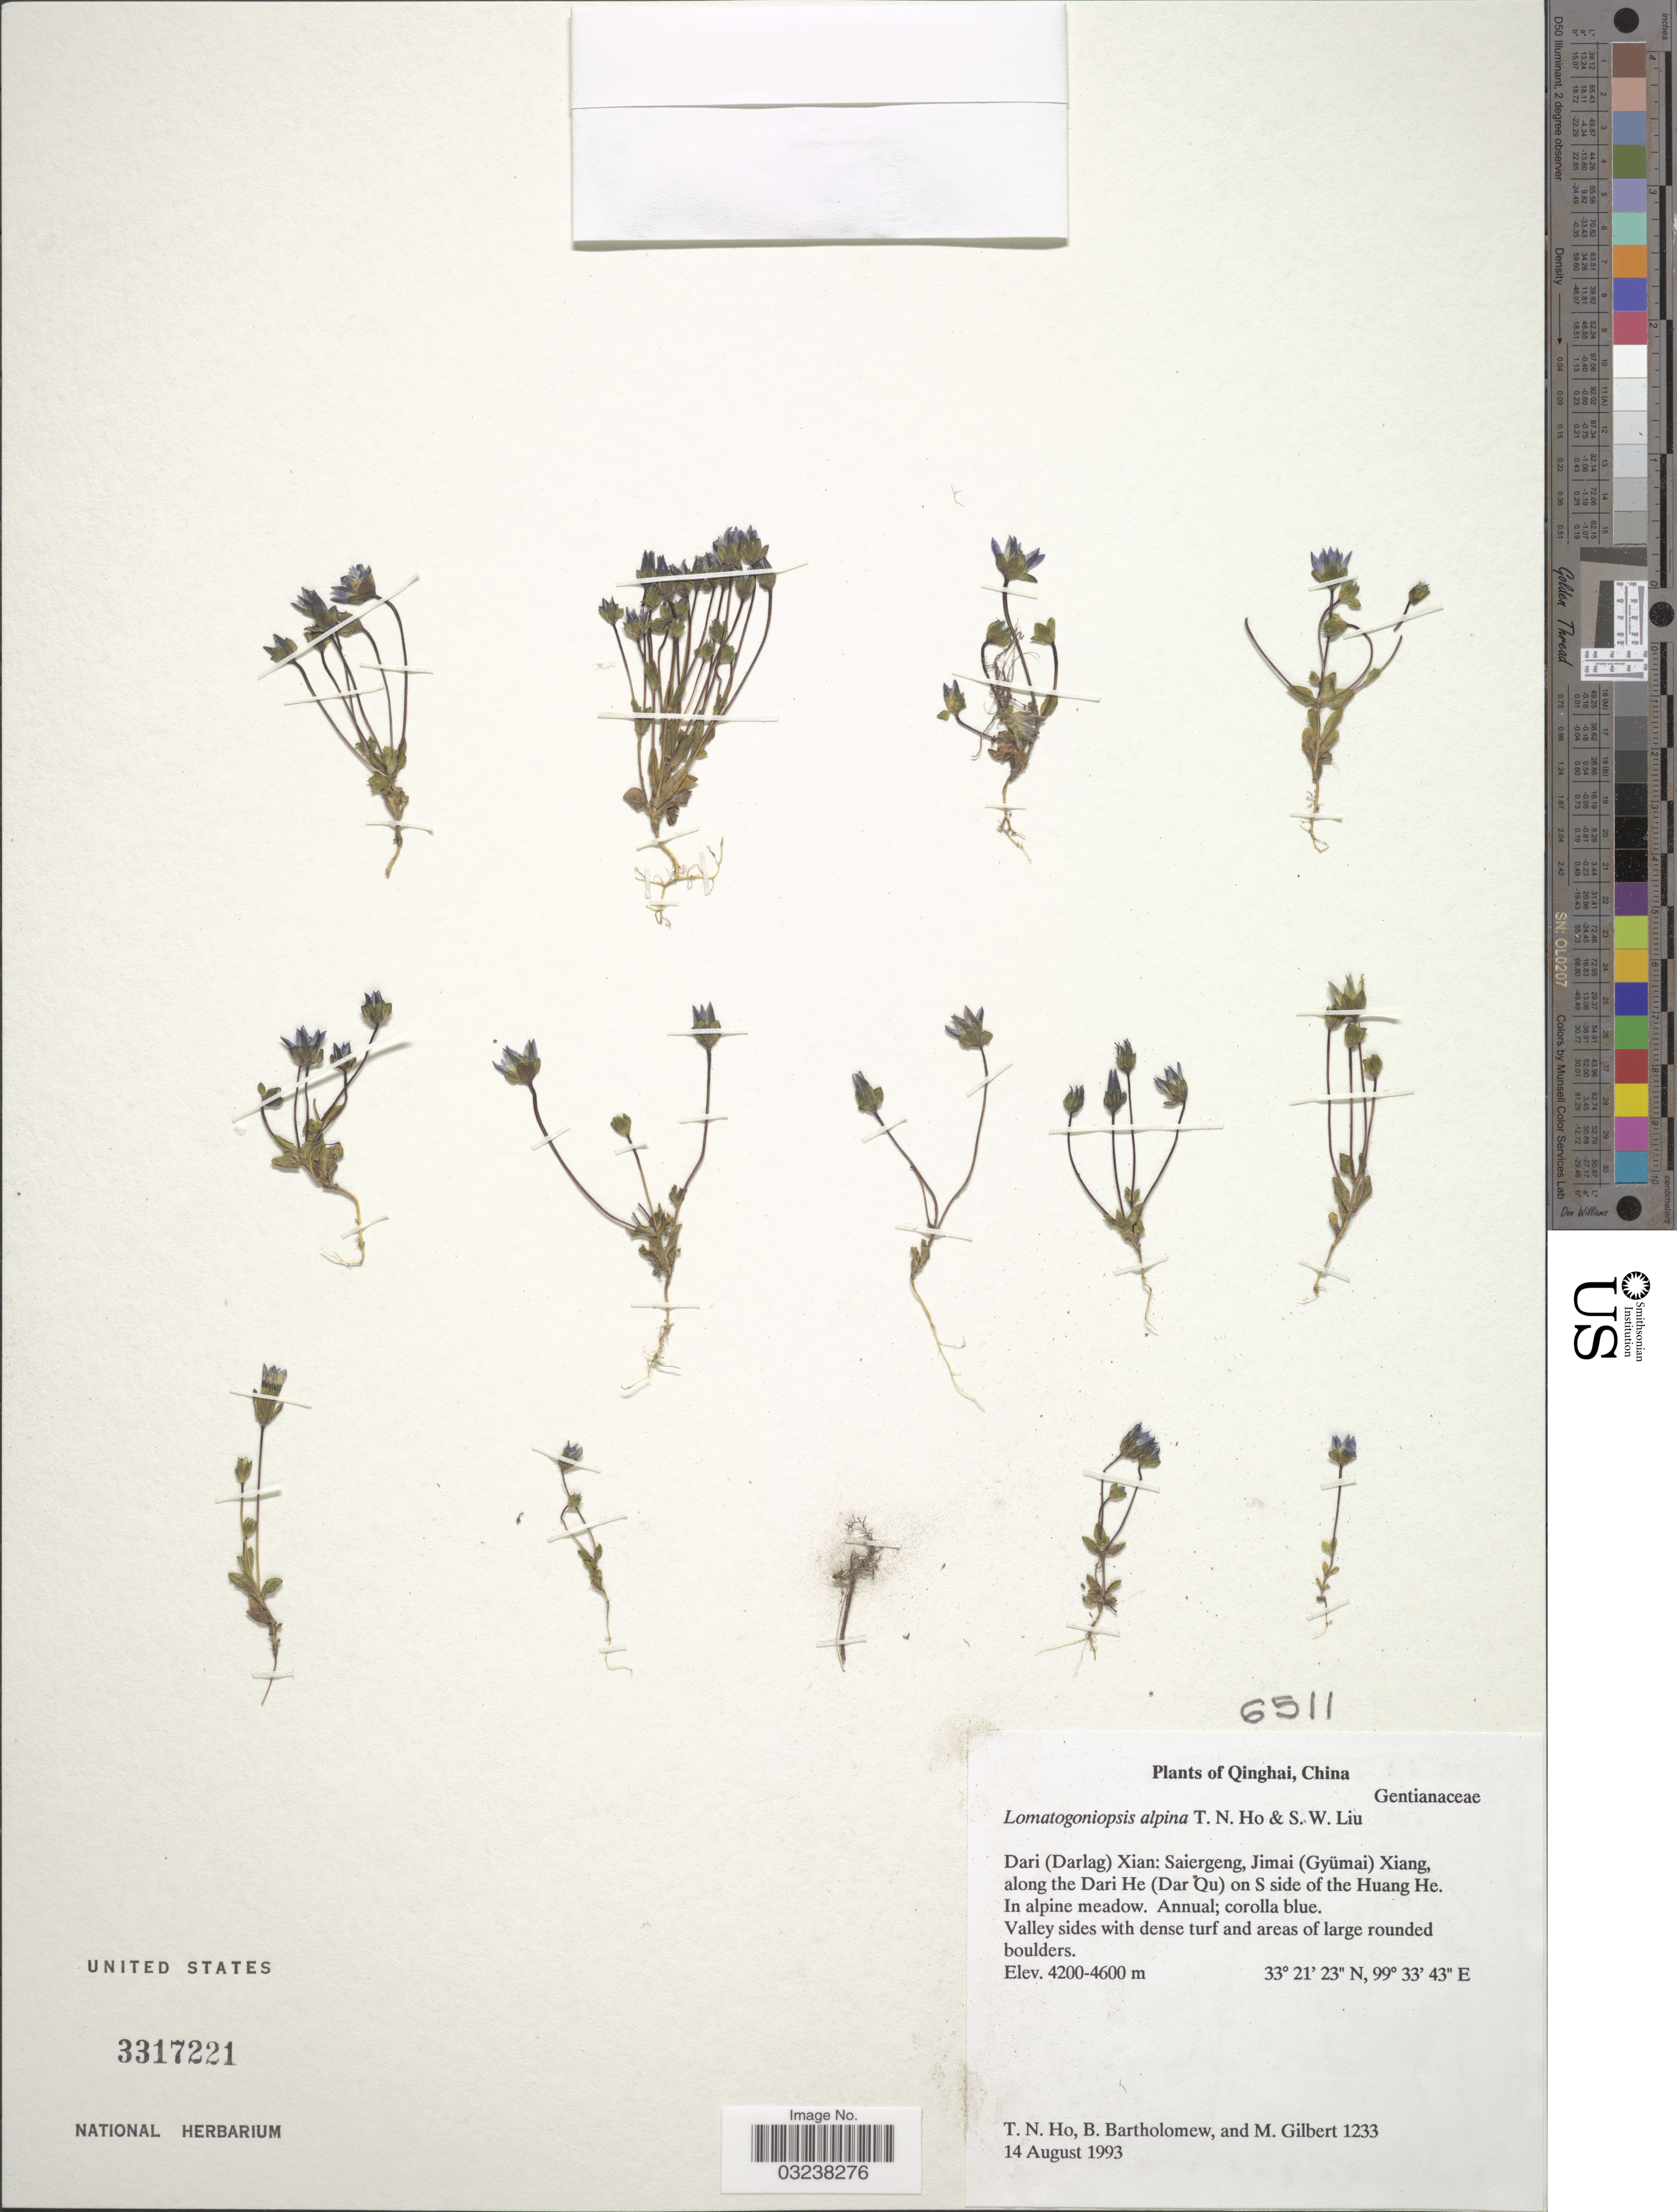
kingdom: Plantae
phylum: Tracheophyta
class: Magnoliopsida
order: Gentianales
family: Gentianaceae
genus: Lomatogoniopsis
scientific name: Lomatogoniopsis alpina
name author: T.N. Ho & S.W. liu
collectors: T. Ho, B. Bartholomew & M. Gilbert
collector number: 1233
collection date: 1993-08-14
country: China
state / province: Qinghai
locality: Dari (Darlang) Xian: Saiergeng, Jimai (Gyümai) Xiang, along the Dari He (Dar Qu) on S side of the Huang He.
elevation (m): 4200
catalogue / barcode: US 3317221